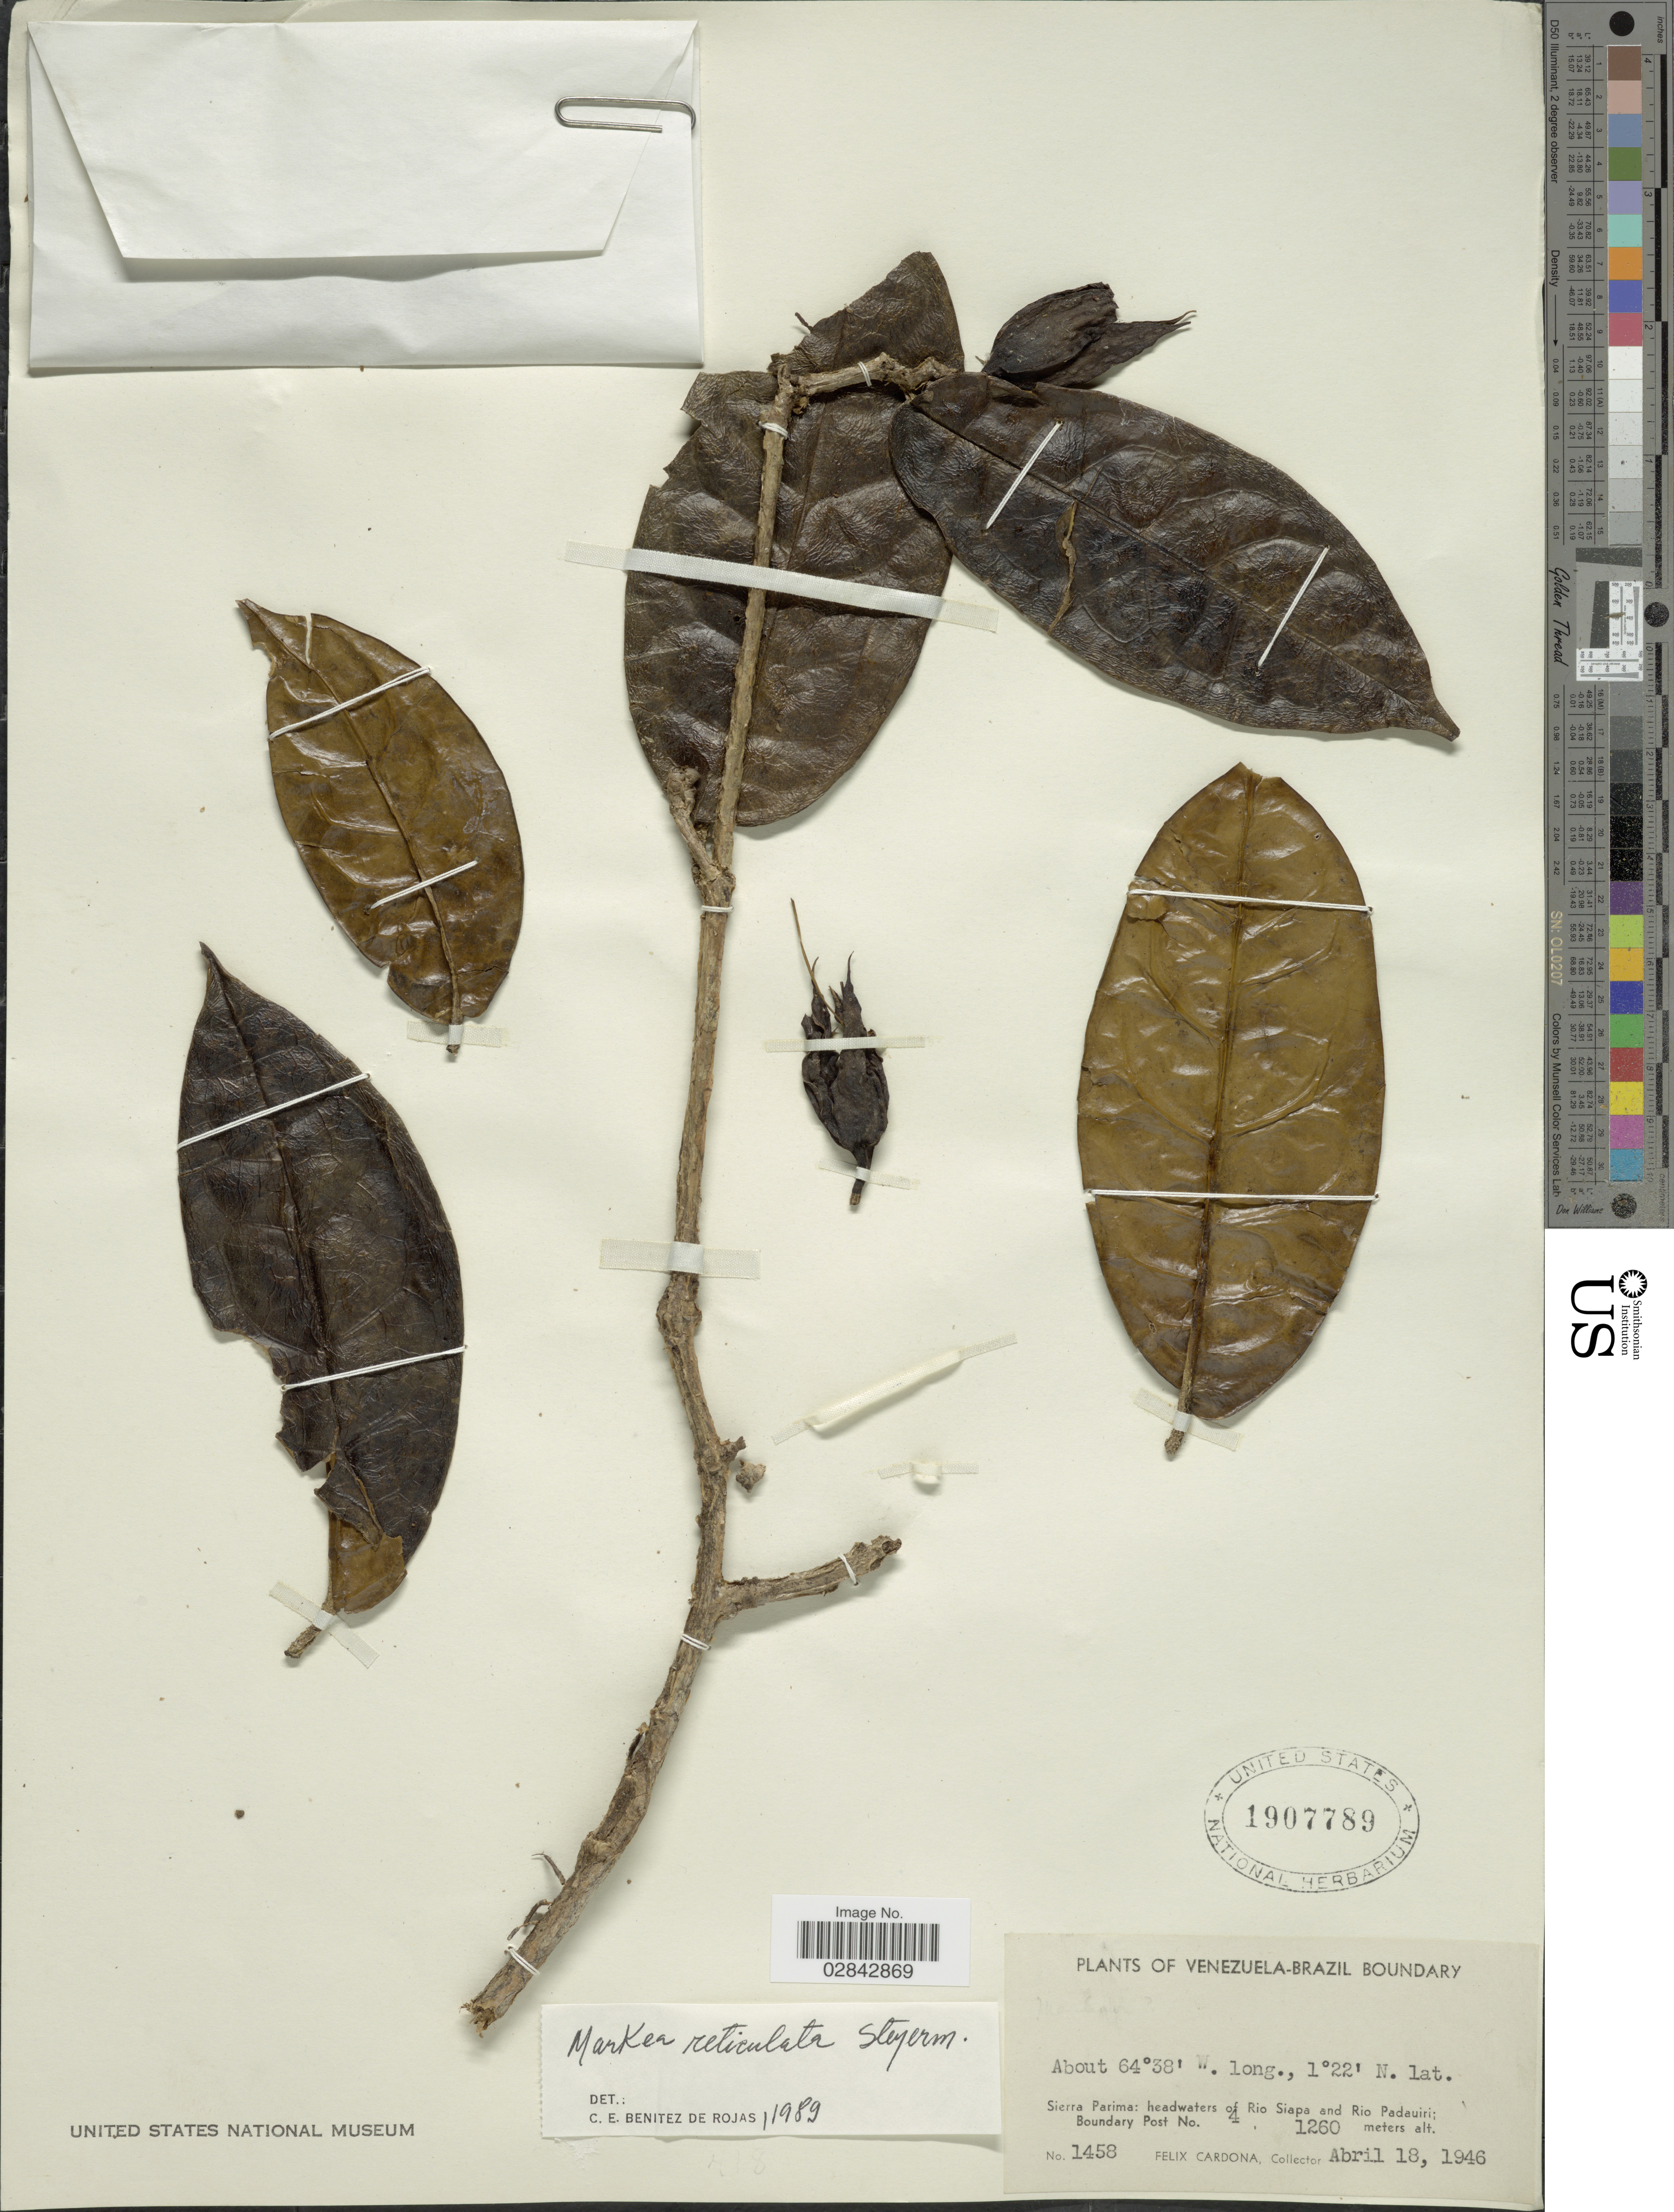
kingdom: Plantae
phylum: Tracheophyta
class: Magnoliopsida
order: Solanales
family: Solanaceae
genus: Markea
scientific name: Markea reticulata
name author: Steyerm. & Maguire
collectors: F. Cardona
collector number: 1458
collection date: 1946-04-18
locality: Venezuela-Brazil Boundary, Sierra Parima: headwaters of Rio Siapa and Rio Padauiri; Boundary Post No. 4.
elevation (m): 1260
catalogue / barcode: US 1907789